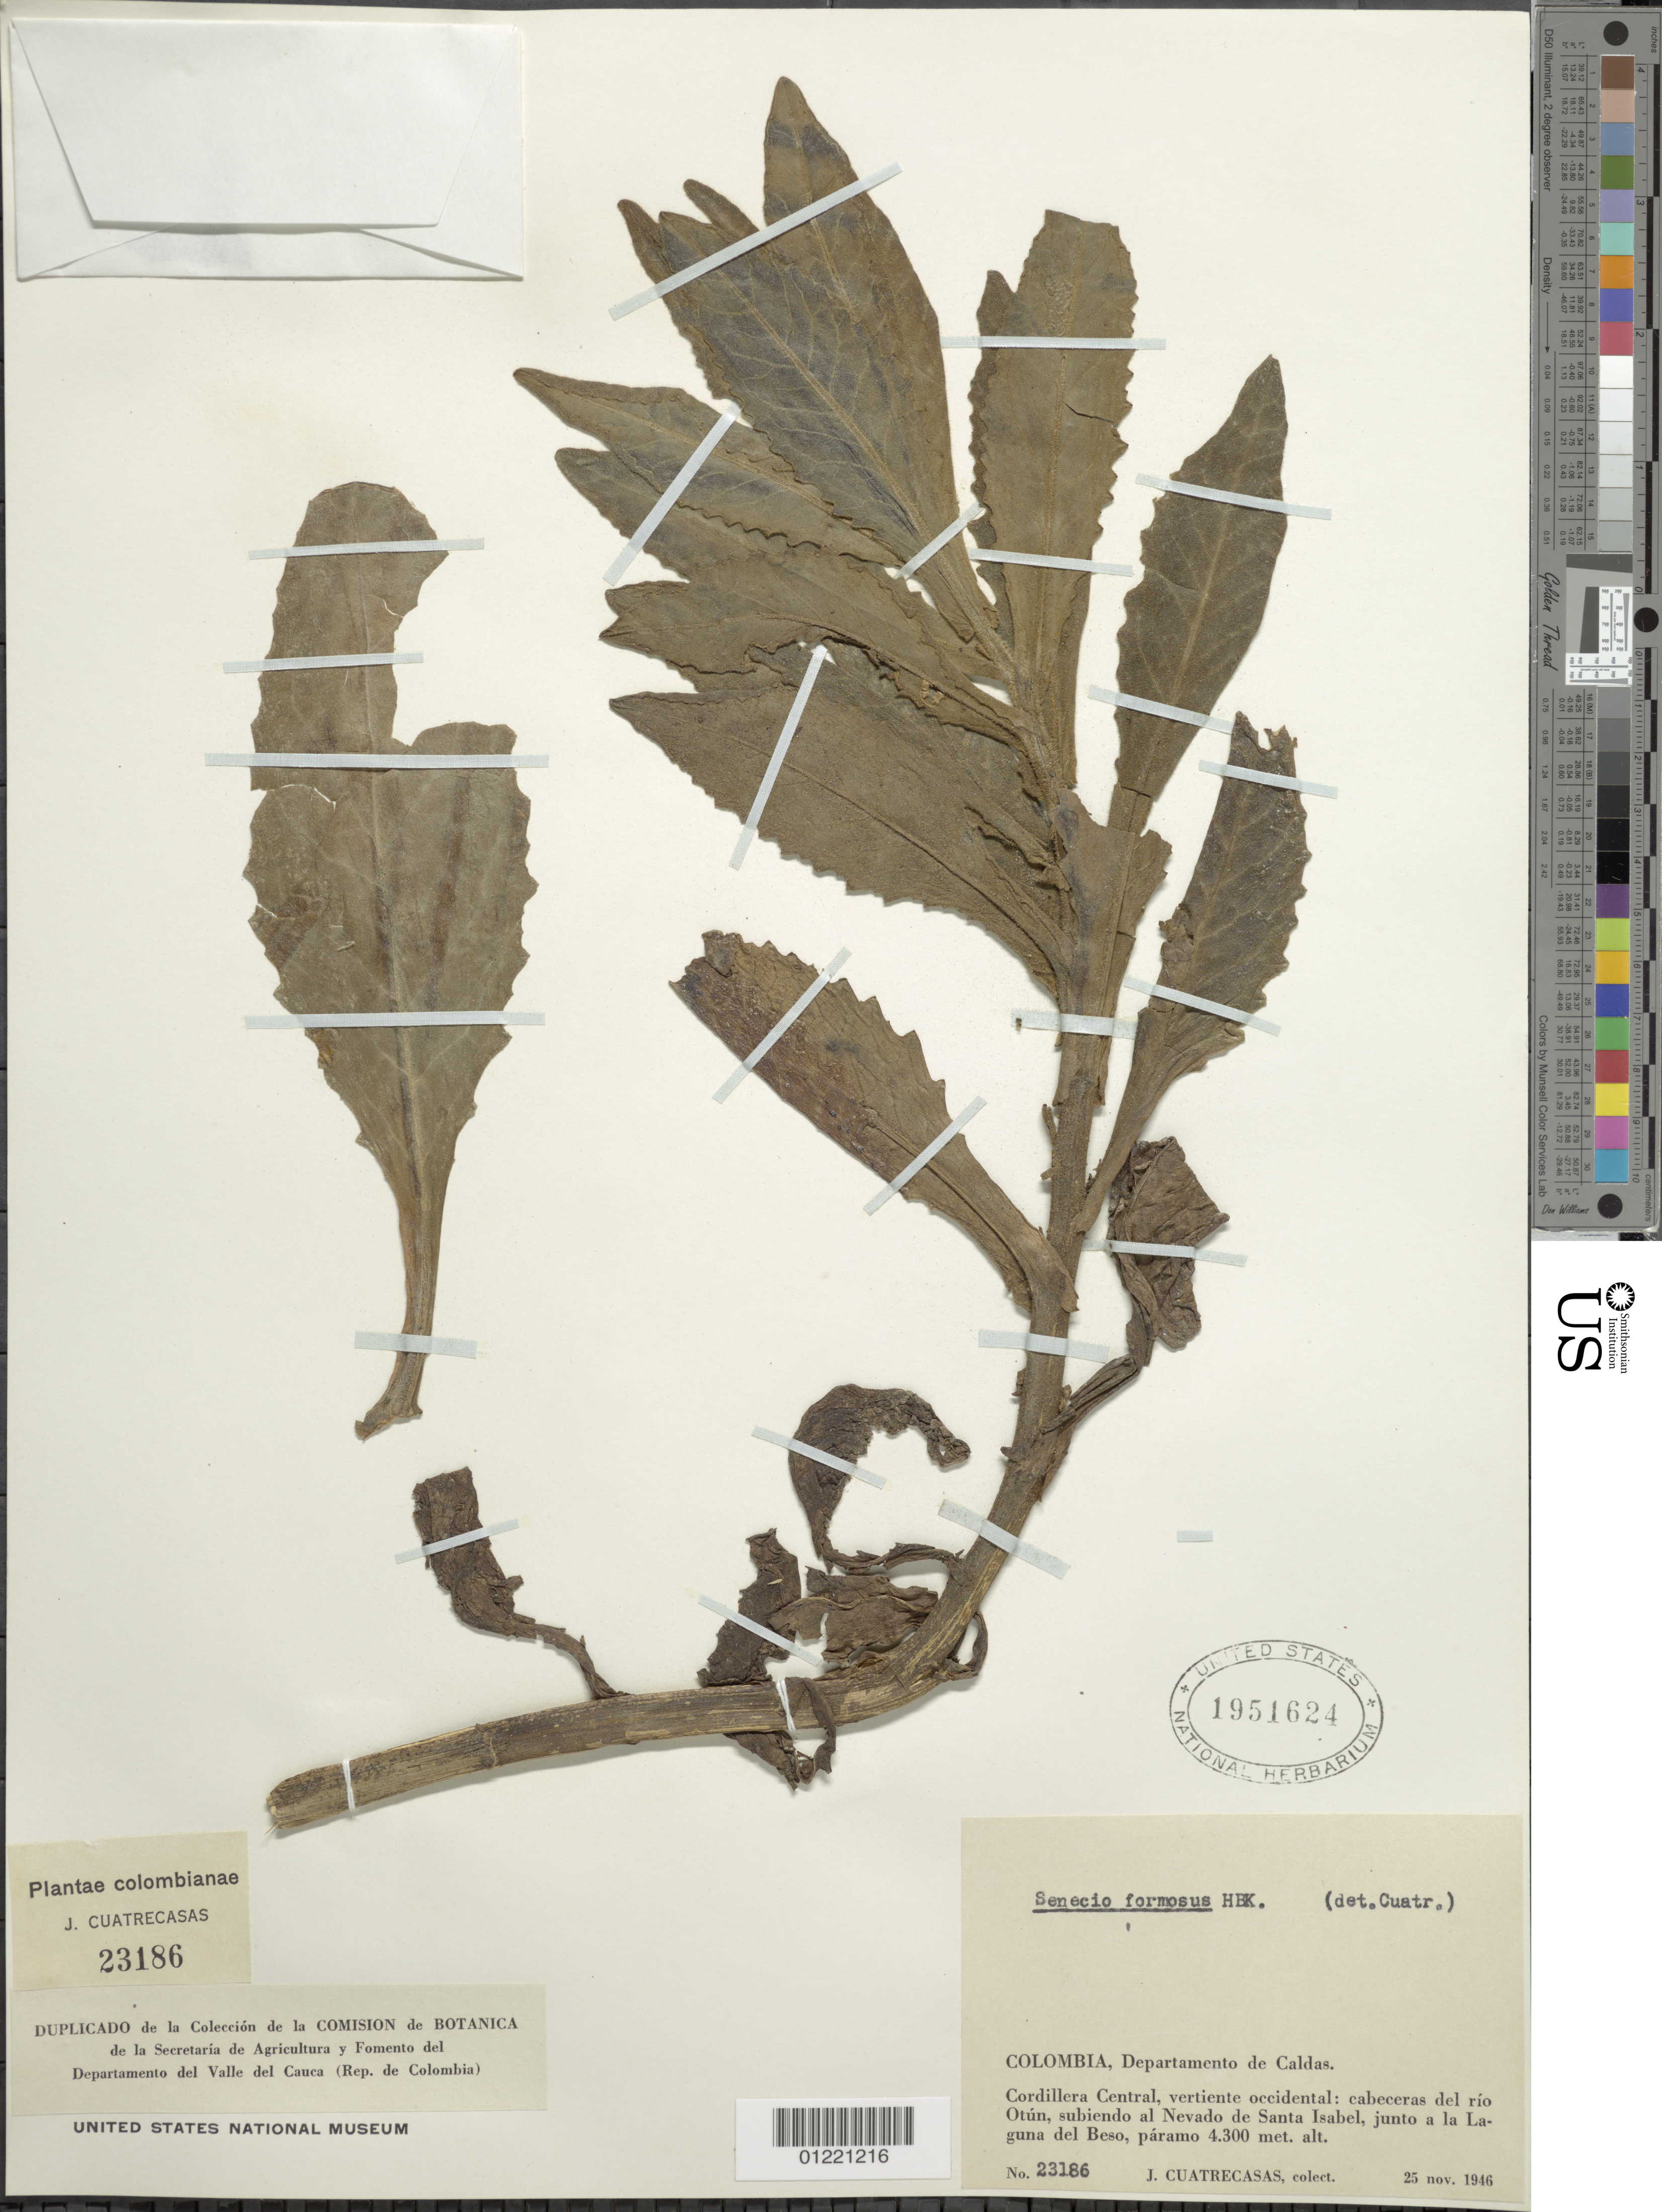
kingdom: Plantae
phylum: Tracheophyta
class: Magnoliopsida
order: Asterales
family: Asteraceae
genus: Senecio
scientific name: Senecio wedglacialis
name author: Cuatrec.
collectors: J. Cuatrecasas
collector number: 23186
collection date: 1946-11-25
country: Colombia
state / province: Caldas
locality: Cordillera Central, vertiente occidental: cabaceras del río Otún, subiendo al Nevado de Santa Isabel, junto a la Laguna del Beso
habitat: paramo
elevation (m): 4300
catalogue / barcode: US 1951624